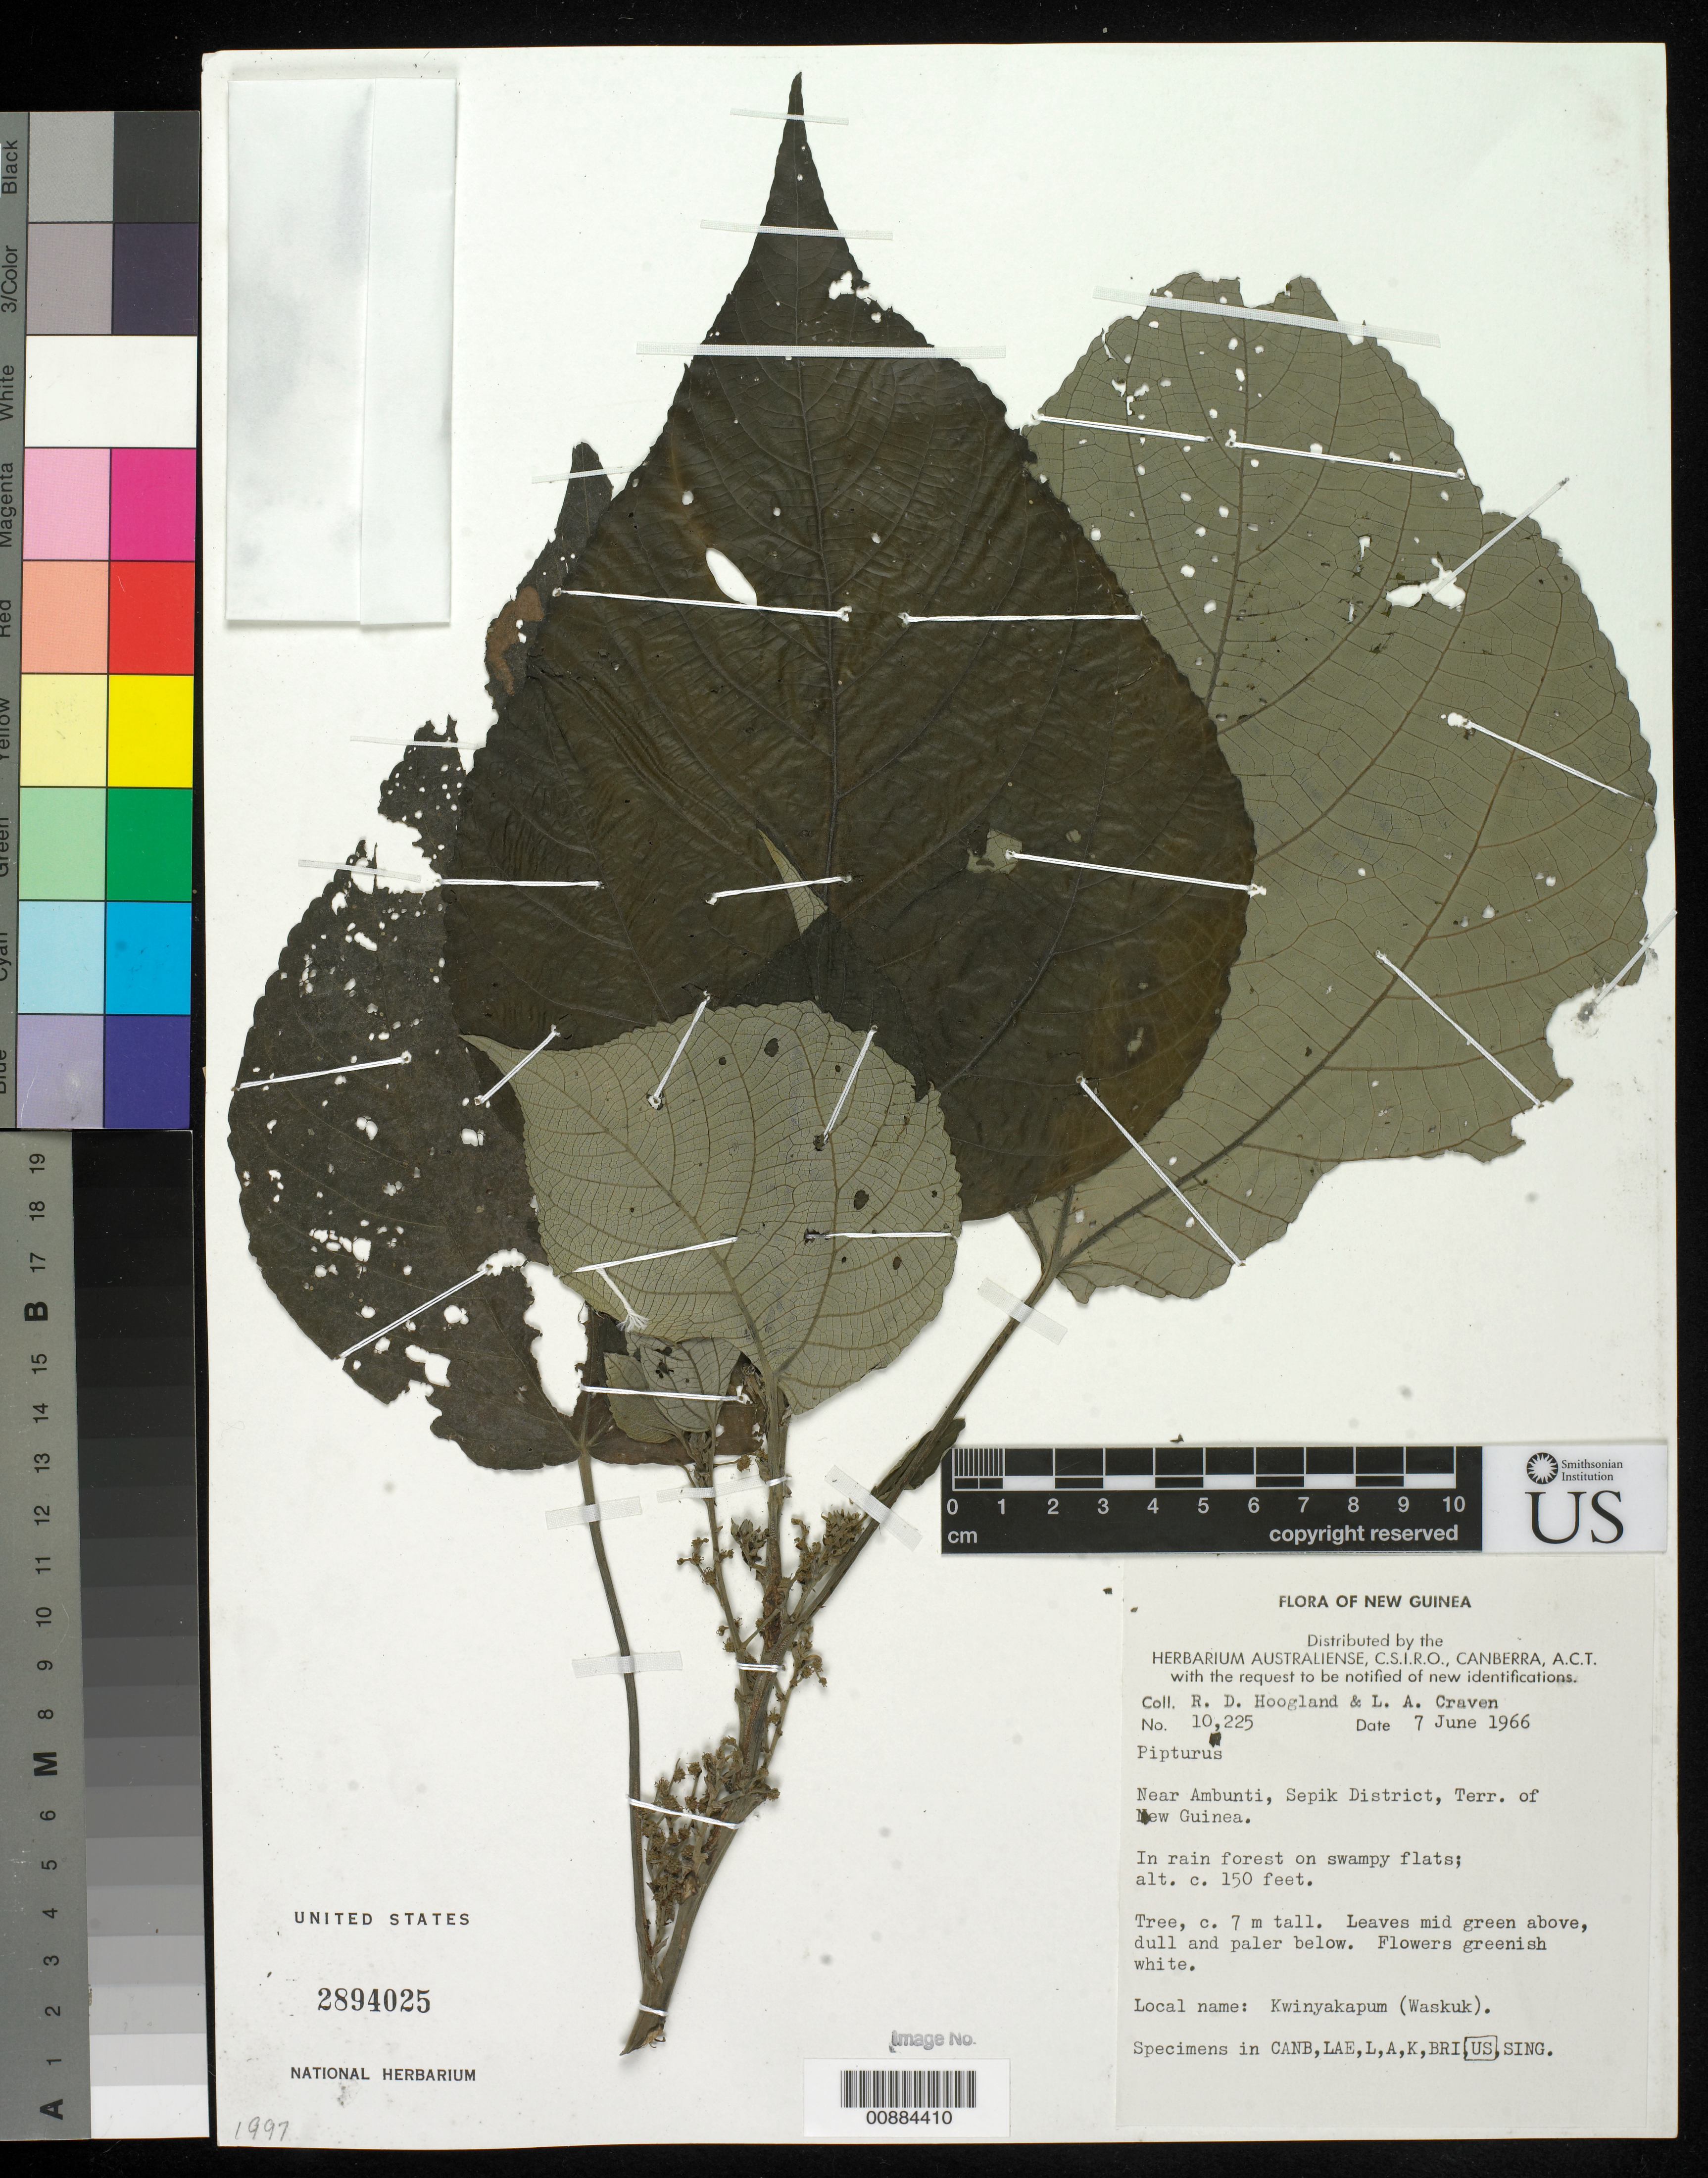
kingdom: Plantae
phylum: Tracheophyta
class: Magnoliopsida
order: Rosales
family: Urticaceae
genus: Pipturus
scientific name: Pipturus sp.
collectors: R. D. Hoogland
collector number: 10225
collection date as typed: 07 Jun 1966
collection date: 1966-06-07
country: Papua New Guinea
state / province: East Sepik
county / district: Ambunti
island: New Guinea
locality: New Guinea, near Ambunti, Sepik district, Terr. Of New Guinea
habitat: In rain forest on swampy flats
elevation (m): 46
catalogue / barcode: US 2894025